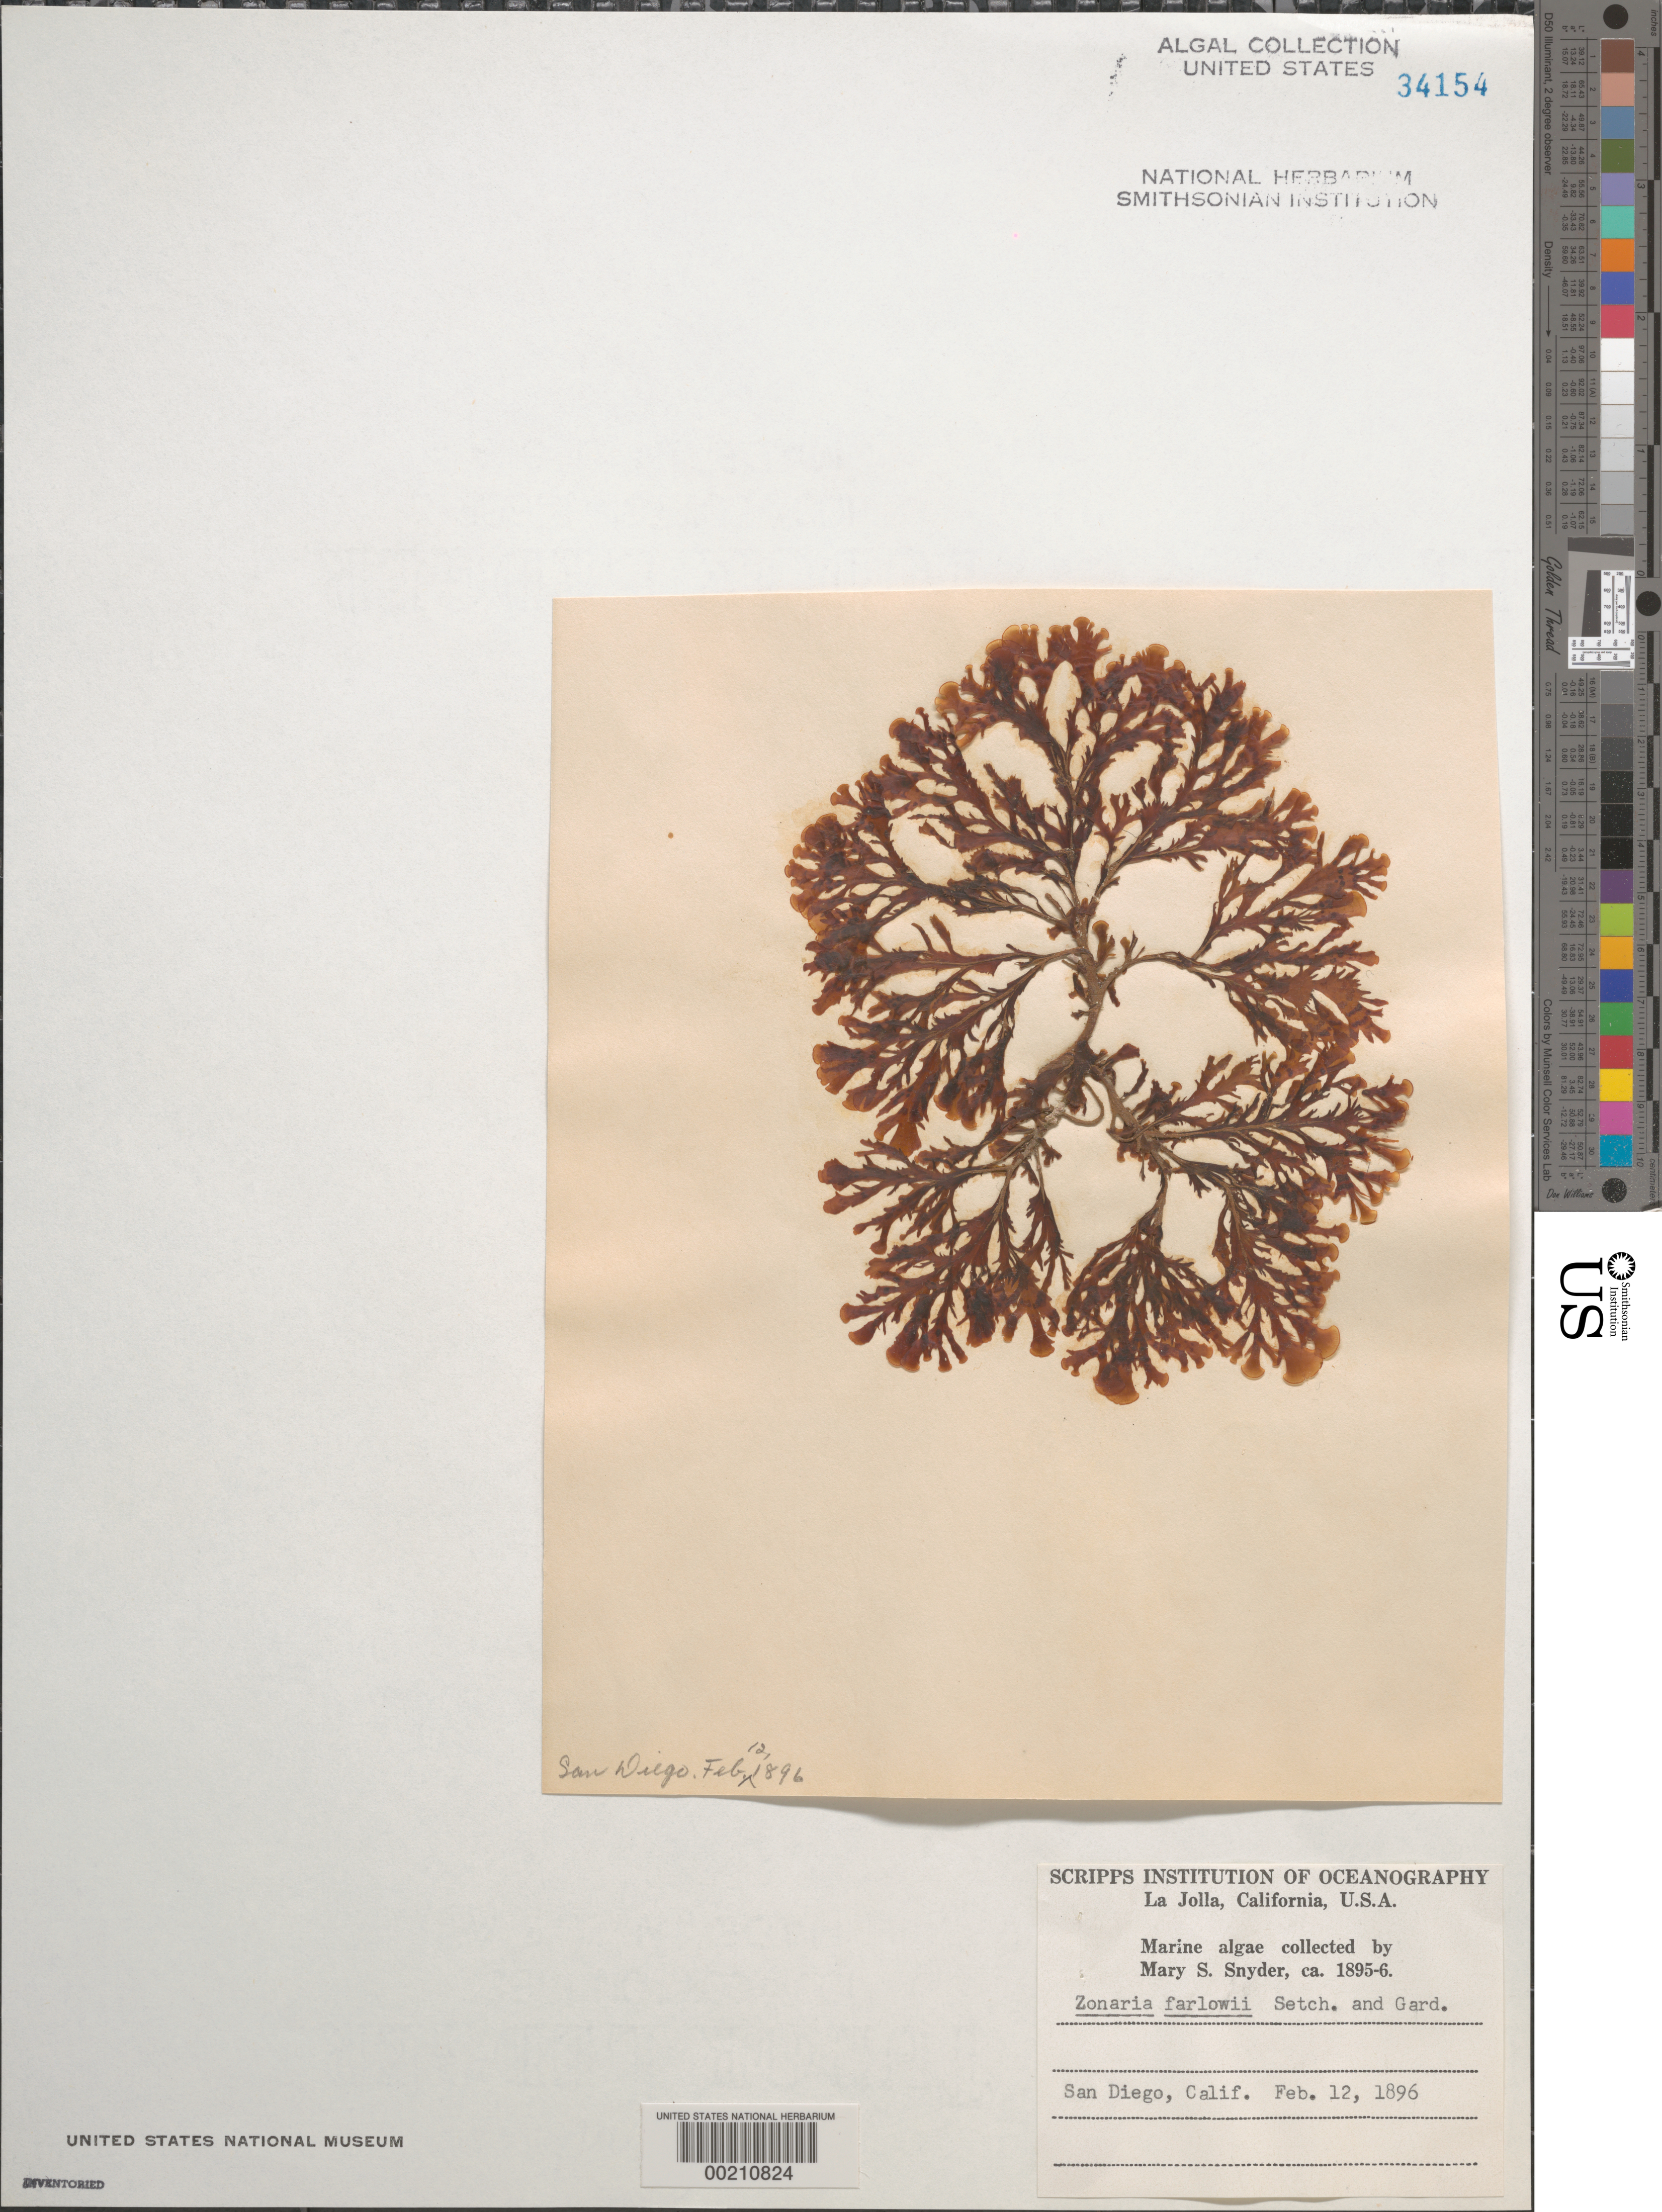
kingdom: Chromista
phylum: Ochrophyta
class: Phaeophyceae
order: Dictyotales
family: Dictyotaceae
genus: Zonaria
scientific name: Zonaria farlowii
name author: Setch. & N.L. Gardner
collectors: M. Snyder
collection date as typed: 12 Feb 1896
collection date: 1896-02-12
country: United States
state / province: California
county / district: San Diego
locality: San Diego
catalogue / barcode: US 34154